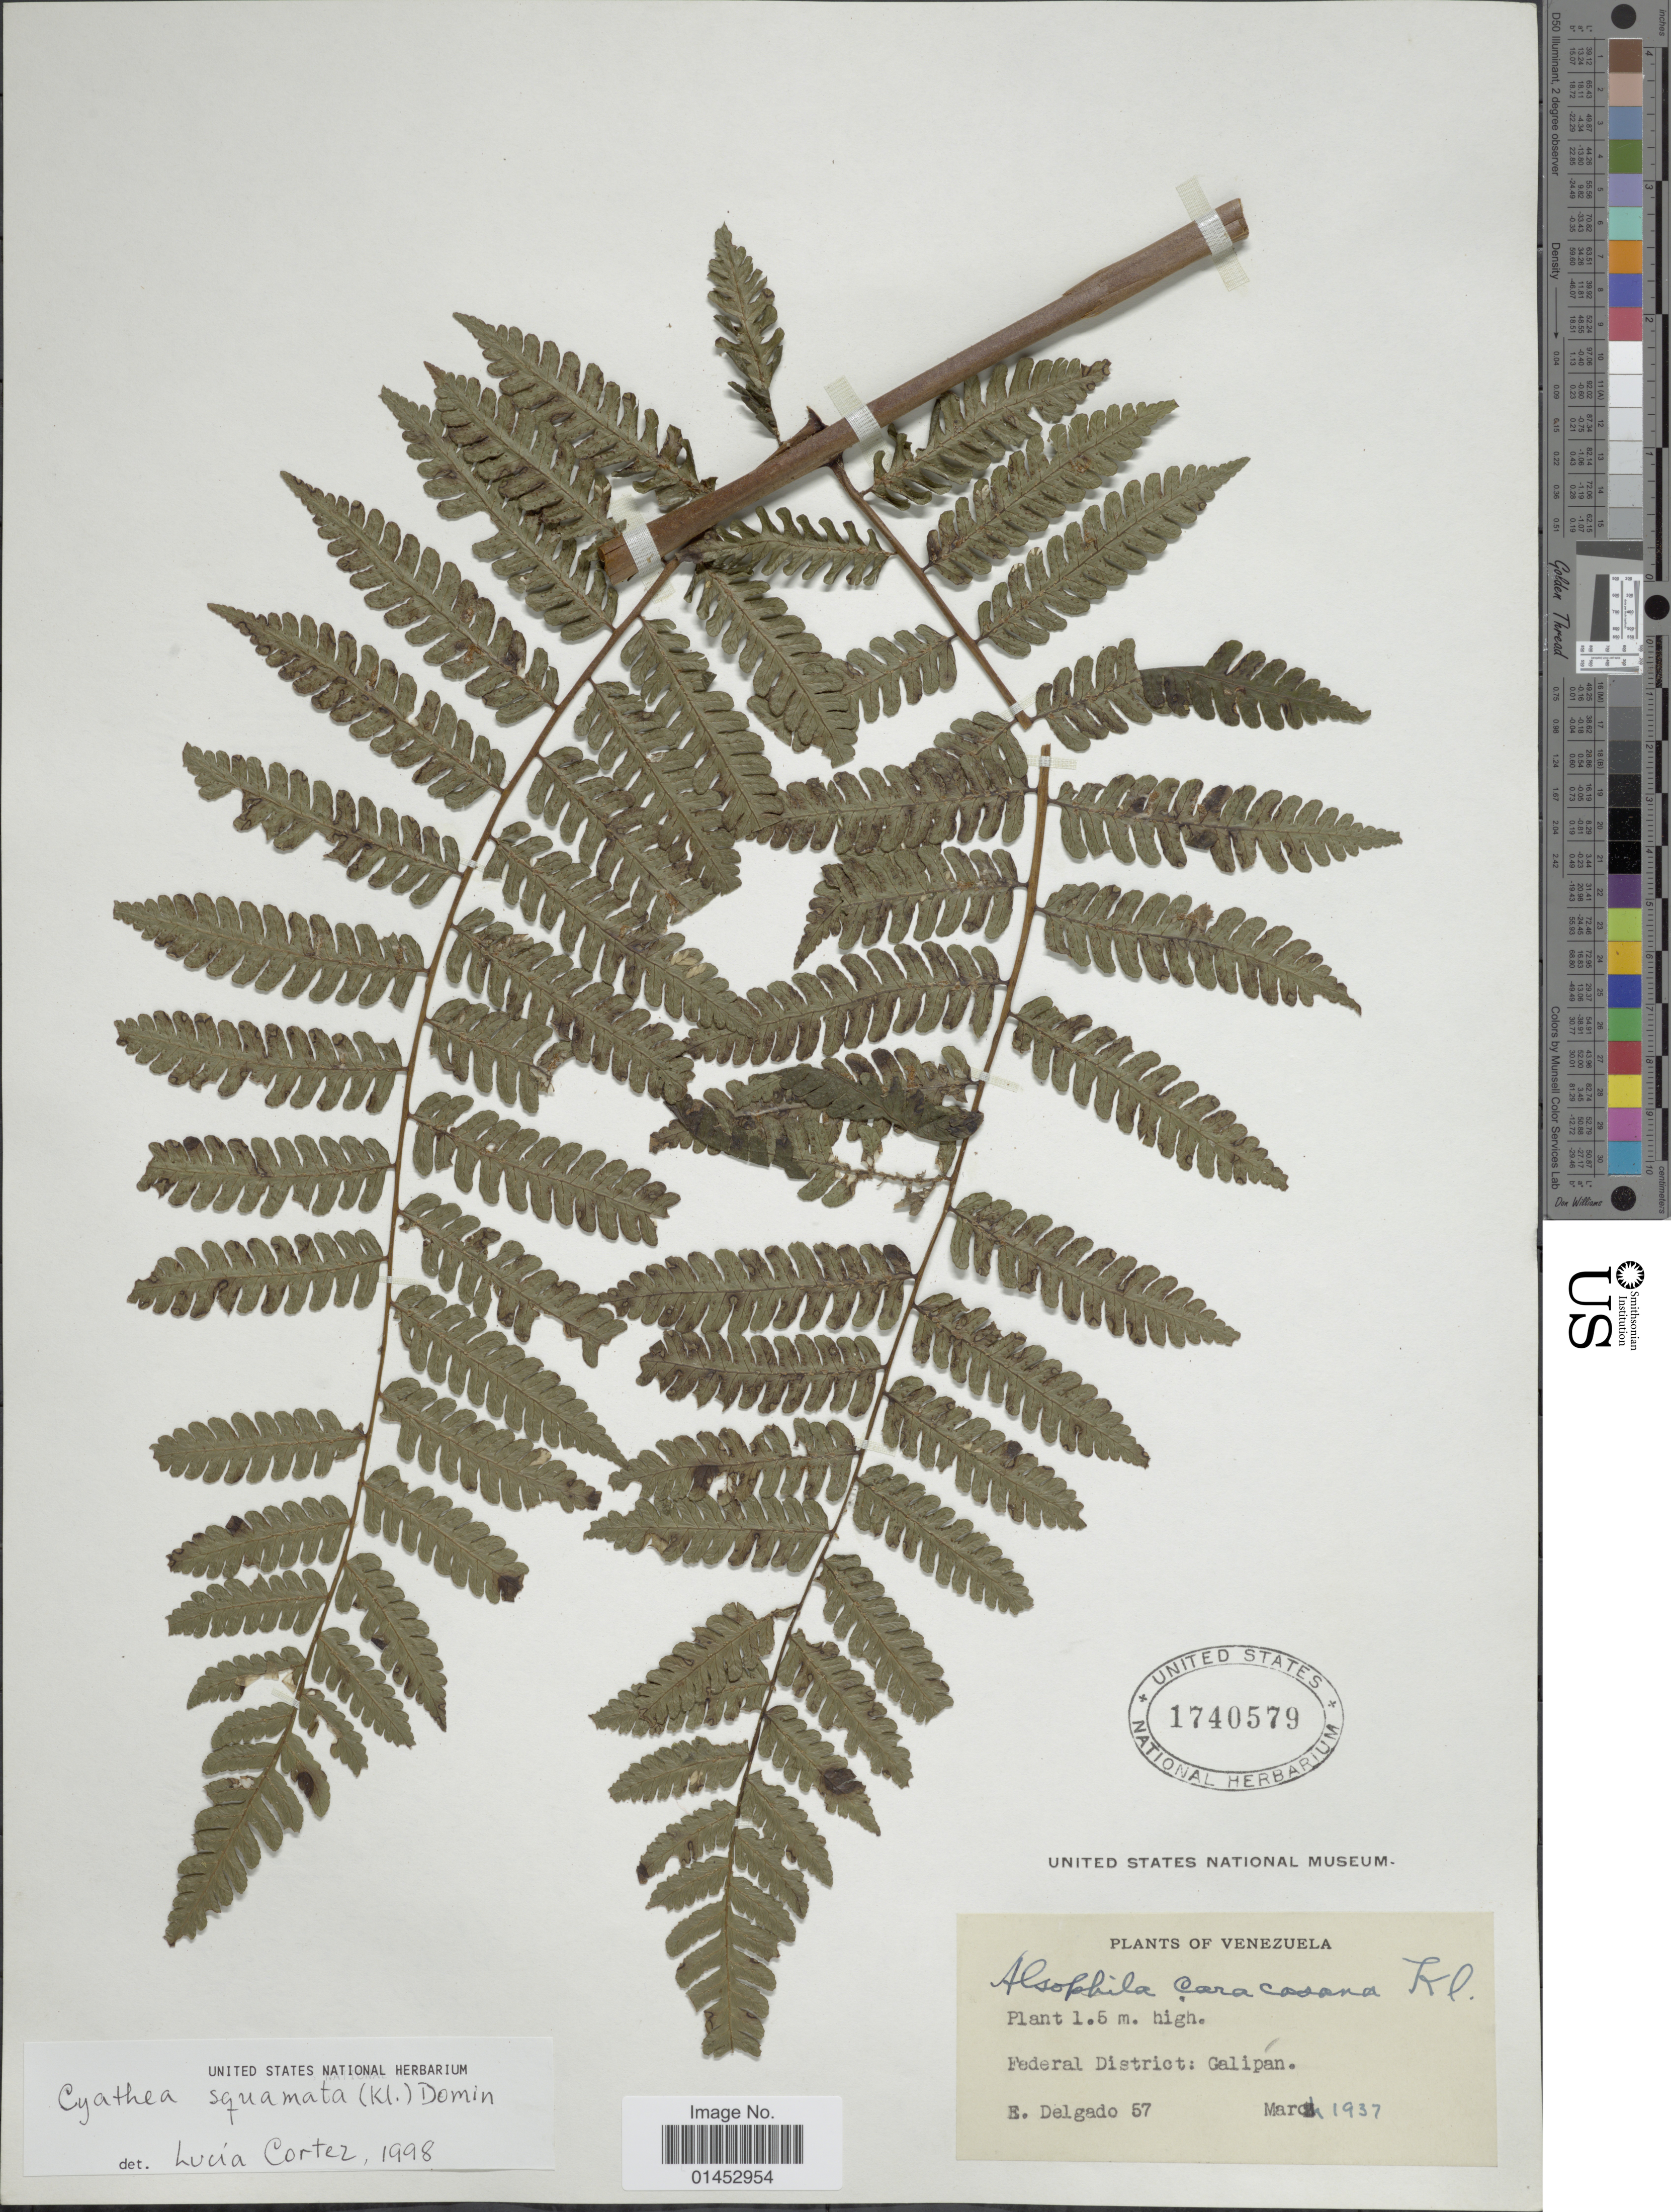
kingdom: Plantae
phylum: Tracheophyta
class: Polypodiopsida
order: Cyatheales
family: Cyatheaceae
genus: Cyathea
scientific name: Cyathea squamata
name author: (Klotzsch) Domin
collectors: E. Delgado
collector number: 57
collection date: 1937-03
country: Venezuela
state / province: Distrito Federal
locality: Federal District: Galipan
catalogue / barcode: US 1740579